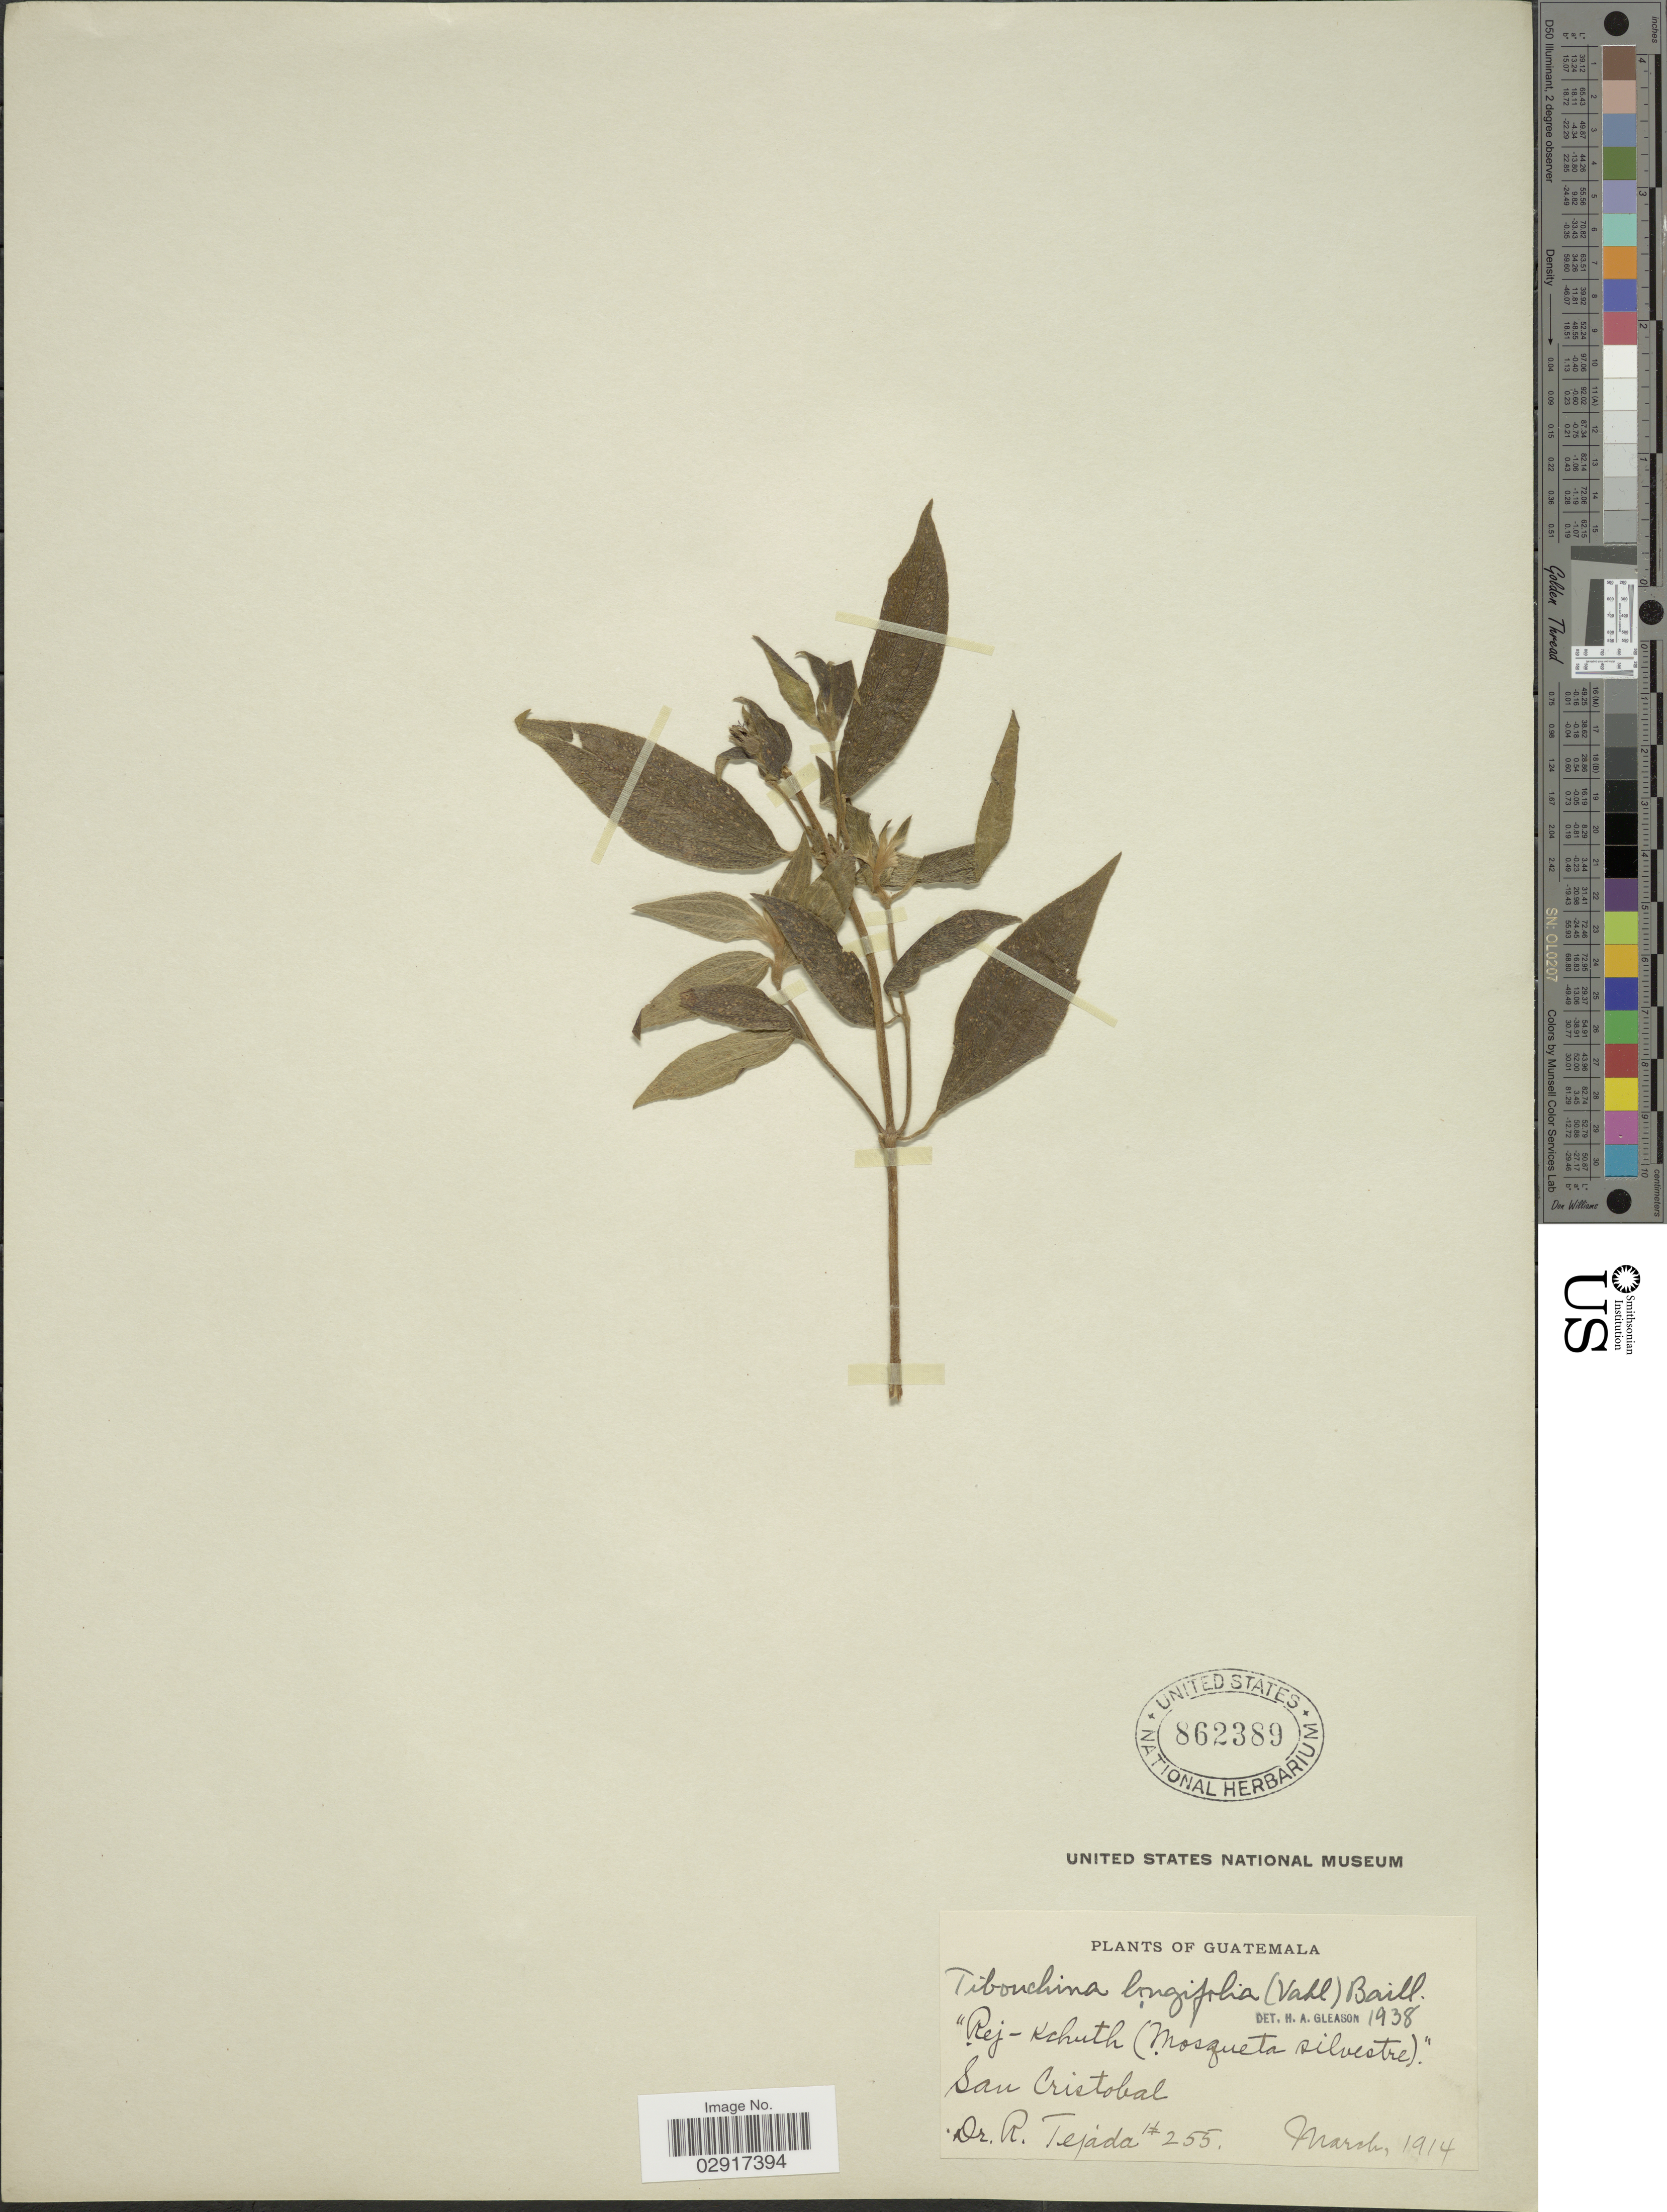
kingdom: Plantae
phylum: Tracheophyta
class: Magnoliopsida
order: Myrtales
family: Melastomataceae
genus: Chaetogastra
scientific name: Chaetogastra longifolia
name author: (Vahl) DC.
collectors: R. Tejada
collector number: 255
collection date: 1914-03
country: Guatemala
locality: San Cristobal.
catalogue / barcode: US 862389